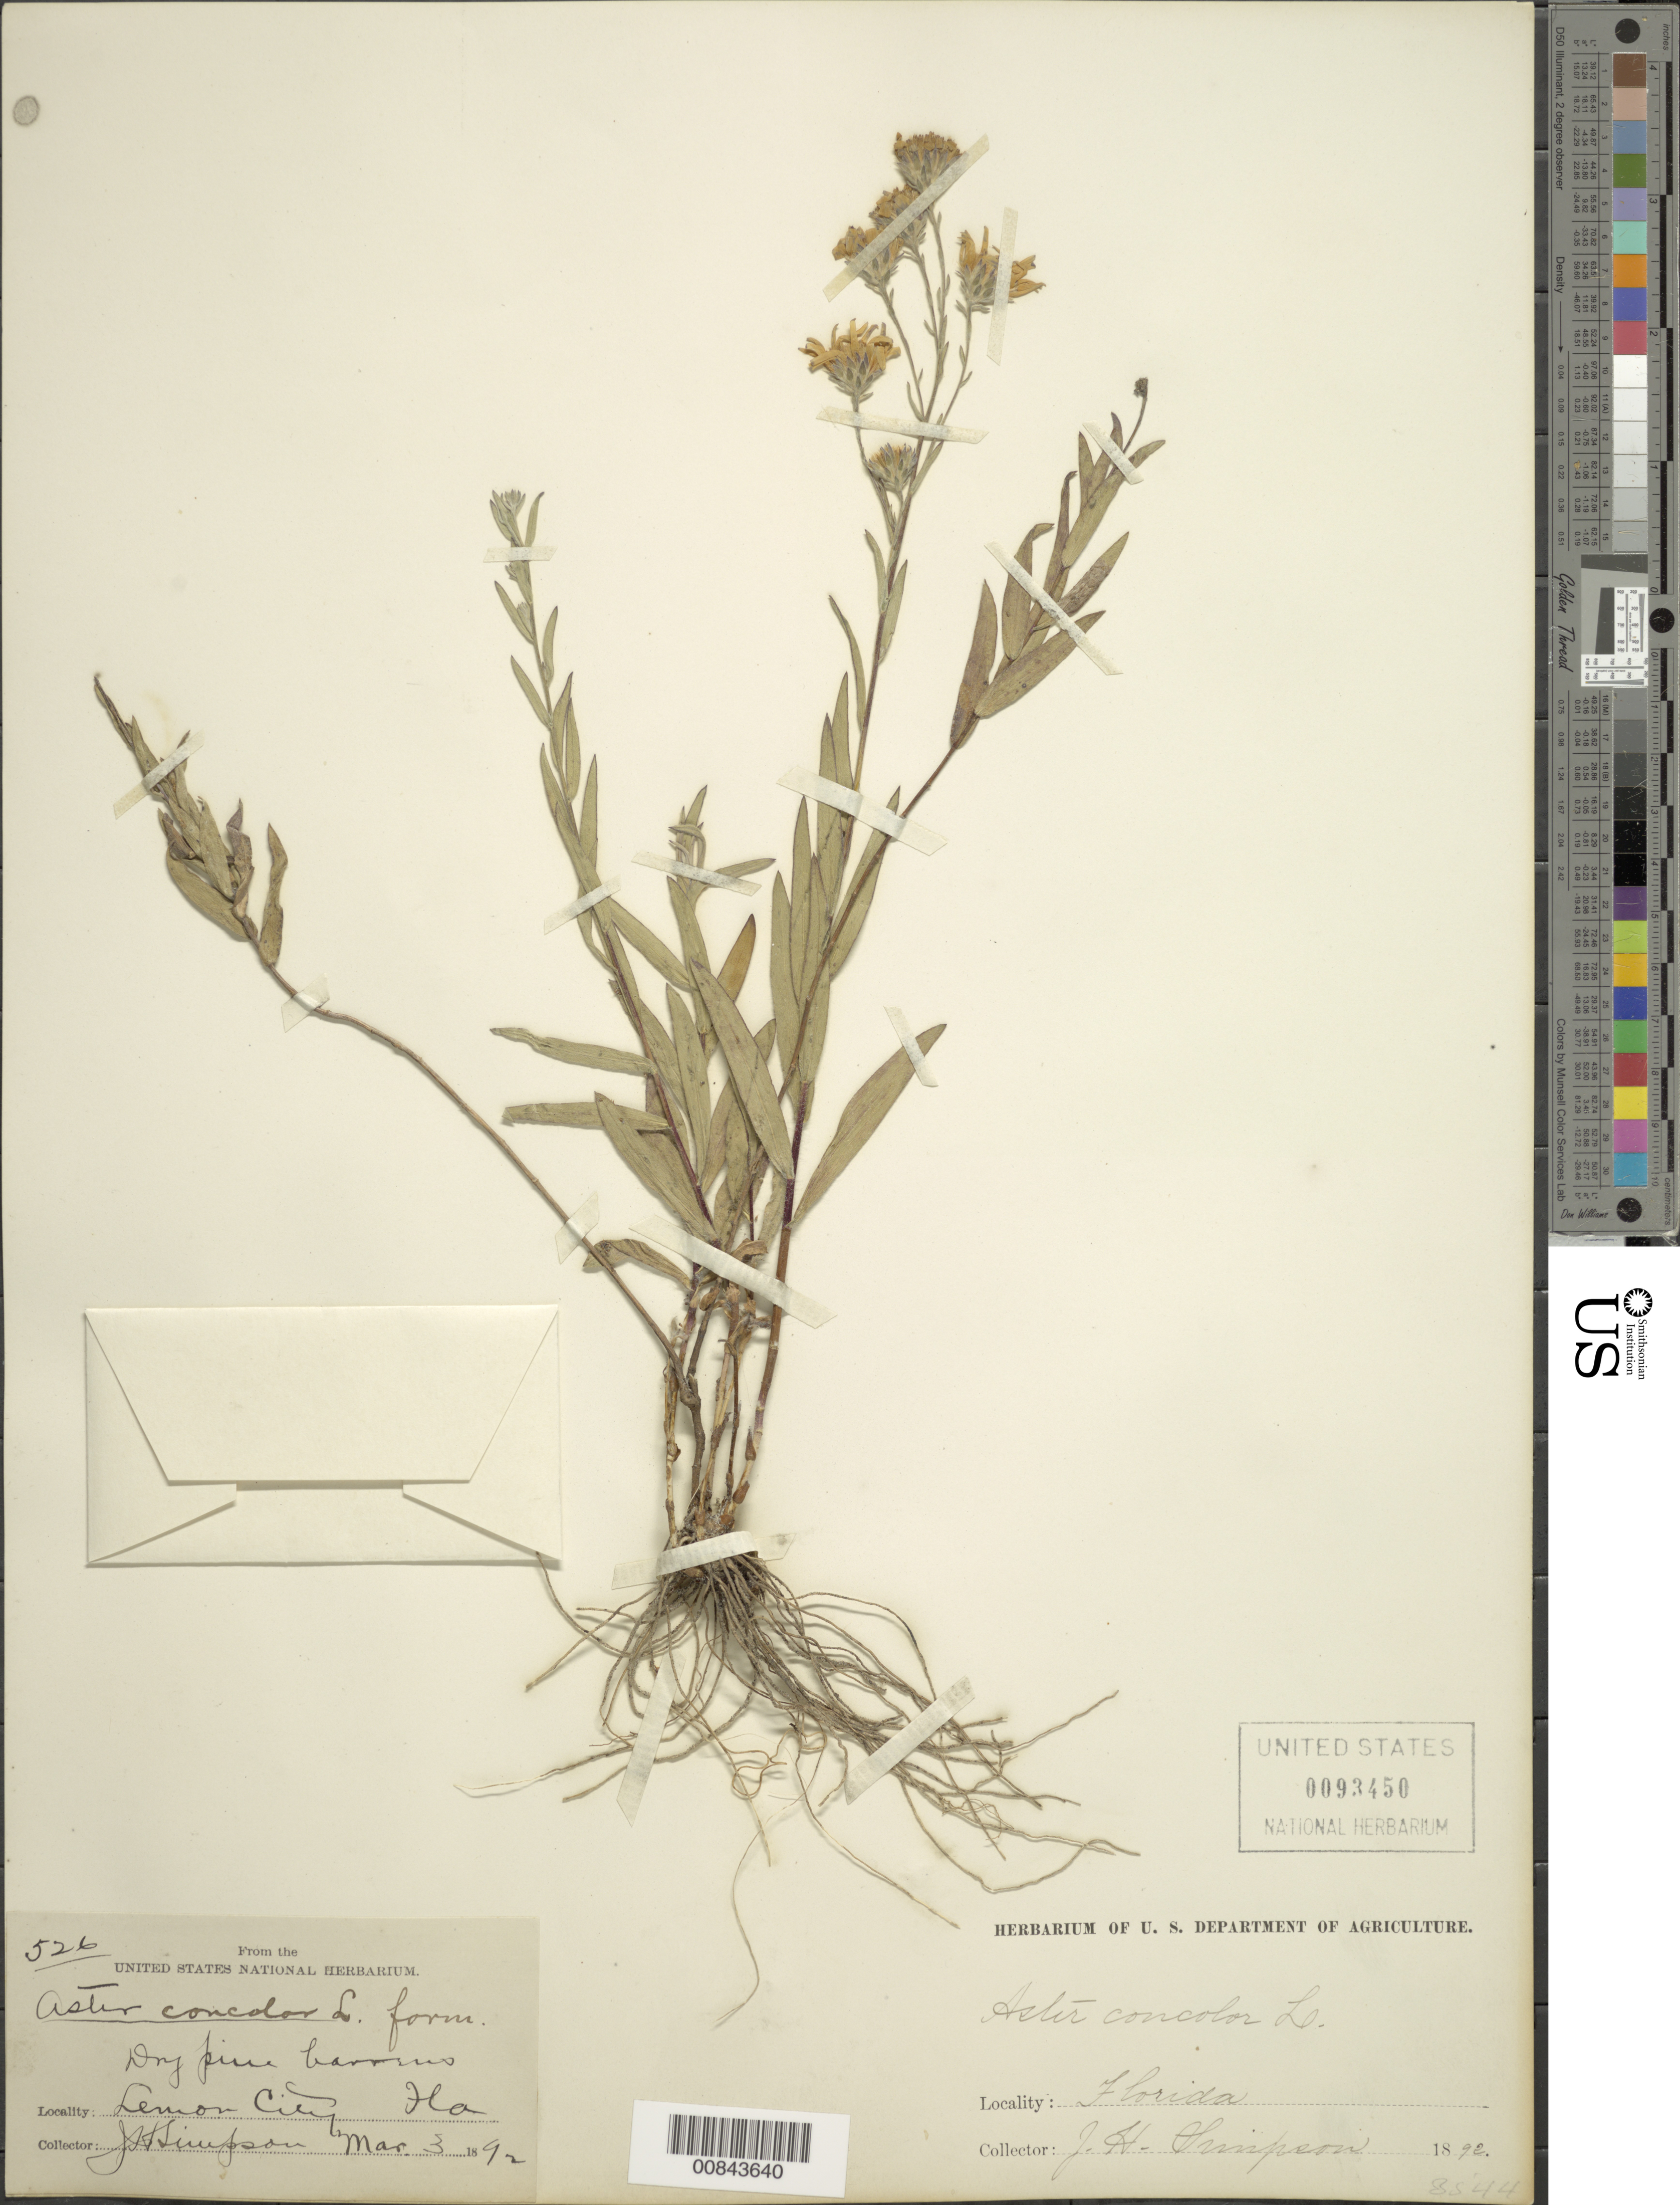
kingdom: Plantae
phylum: Tracheophyta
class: Magnoliopsida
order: Asterales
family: Asteraceae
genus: Symphyotrichum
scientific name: Symphyotrichum concolor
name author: (L.) G.L. Nesom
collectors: J. H. Simpson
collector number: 526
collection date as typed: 03 Mar 1892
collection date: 1892-03-03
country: United States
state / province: Florida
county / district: Dade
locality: Lemon City.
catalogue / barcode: US 93450